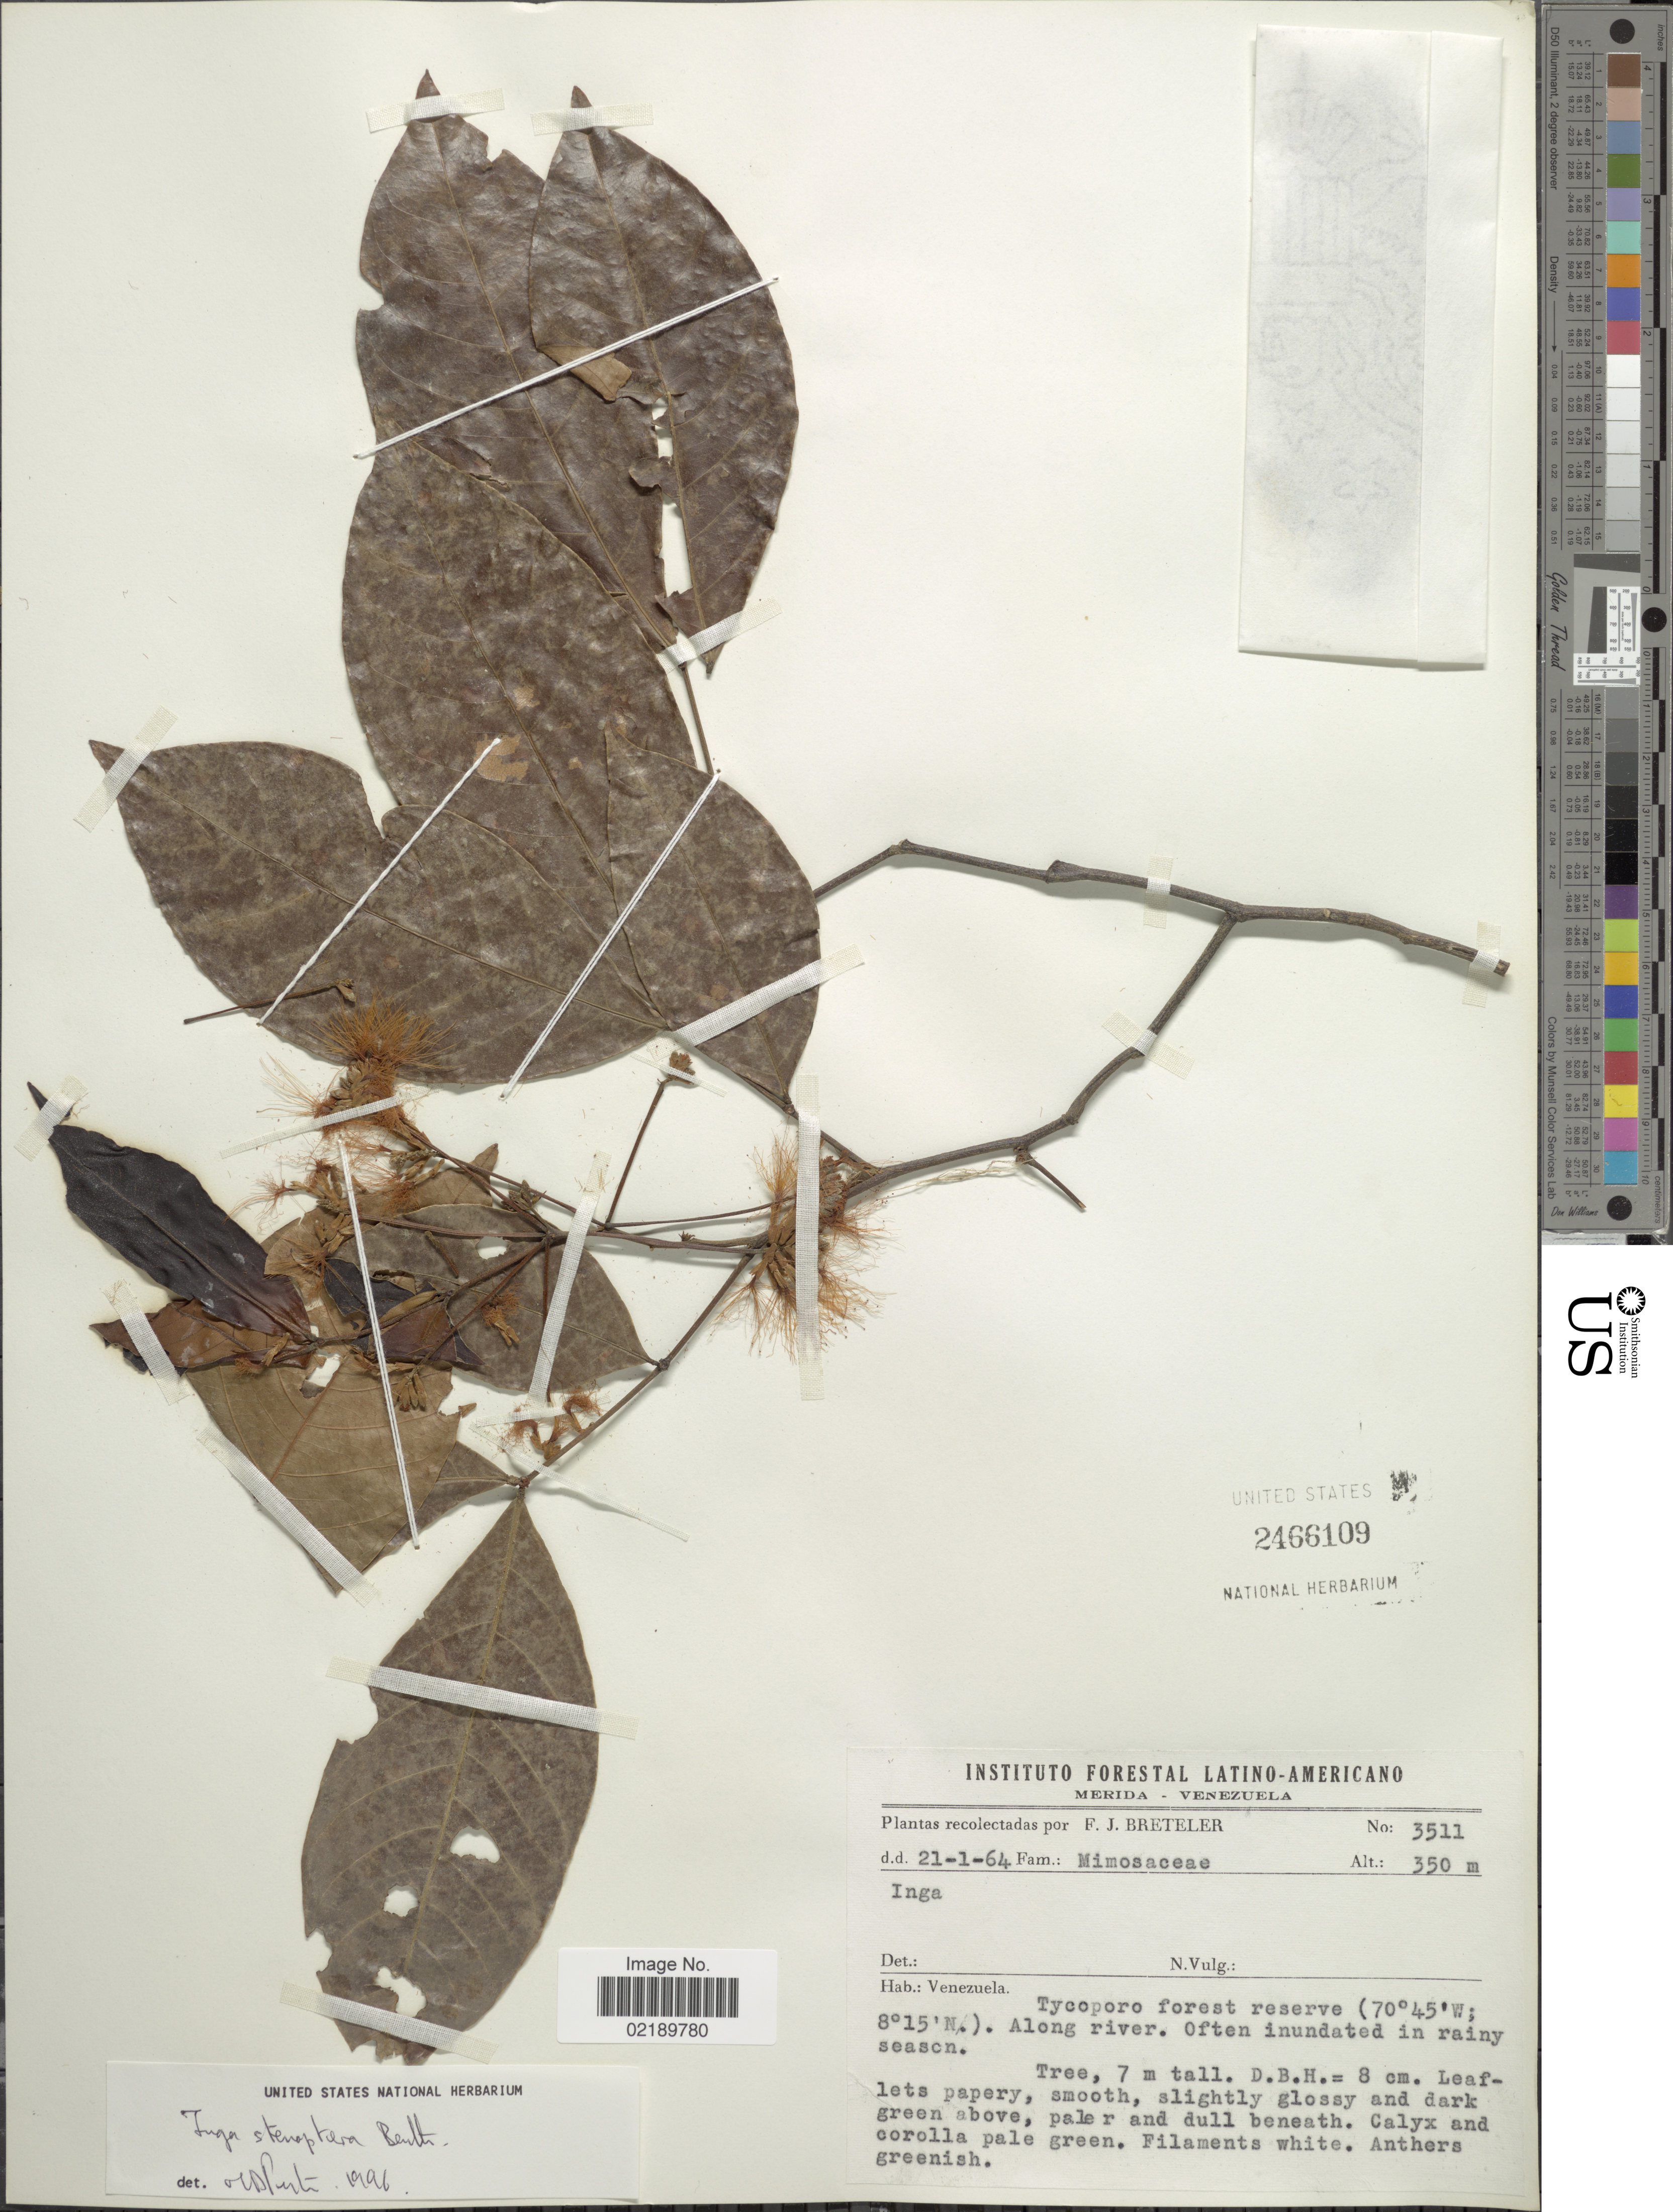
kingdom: Plantae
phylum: Tracheophyta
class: Magnoliopsida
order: Fabales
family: Fabaceae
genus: Inga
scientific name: Inga stenoptera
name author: Benth.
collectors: F. J. Breteler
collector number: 3511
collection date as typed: Transcribed d/m/y: 21/1/64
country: Venezuela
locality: Tycoporo forest reserve. Along river.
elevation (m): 350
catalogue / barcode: US 2466109